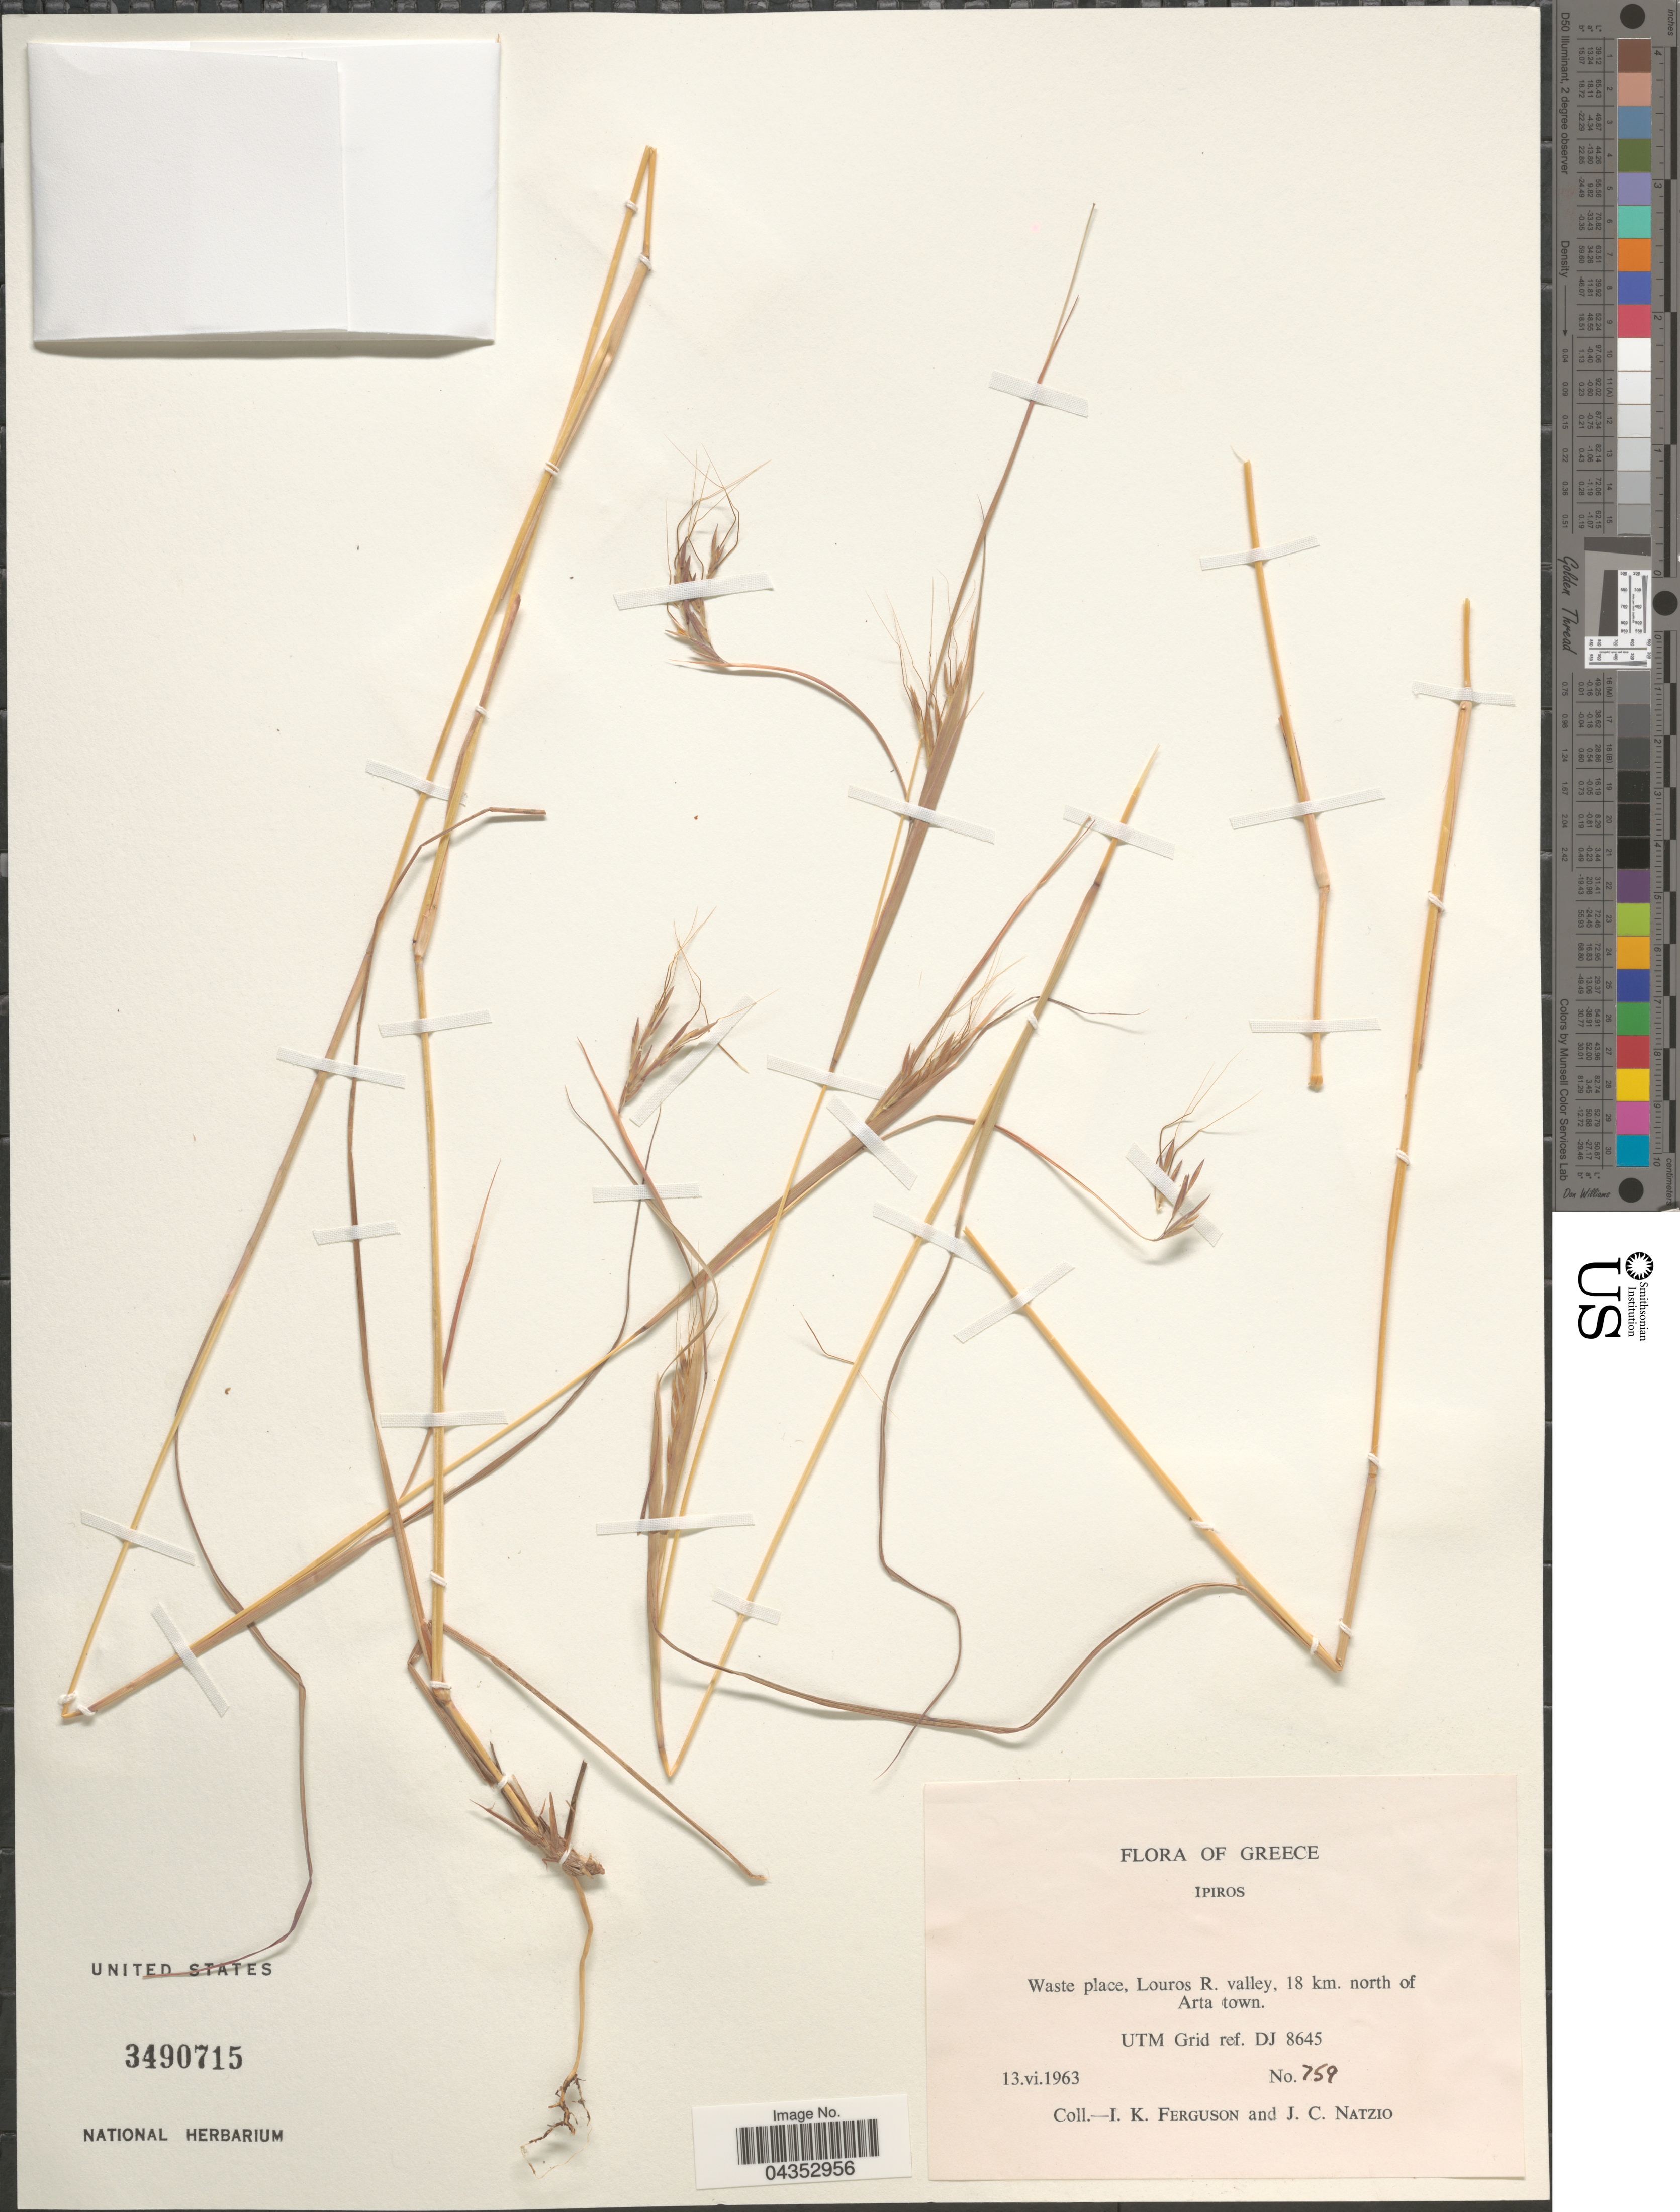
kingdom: Plantae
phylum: Tracheophyta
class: Liliopsida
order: Poales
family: Poaceae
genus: Hyparrhenia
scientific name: Hyparrhenia sp.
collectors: I. K. Ferguson & J. Natzio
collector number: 759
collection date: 1963-06-13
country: Greece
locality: Ipiros. Waste place, Louros R. valley, 18 km. north of Arta town. UTM Grid ref. DJ 8645.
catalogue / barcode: US 3490715